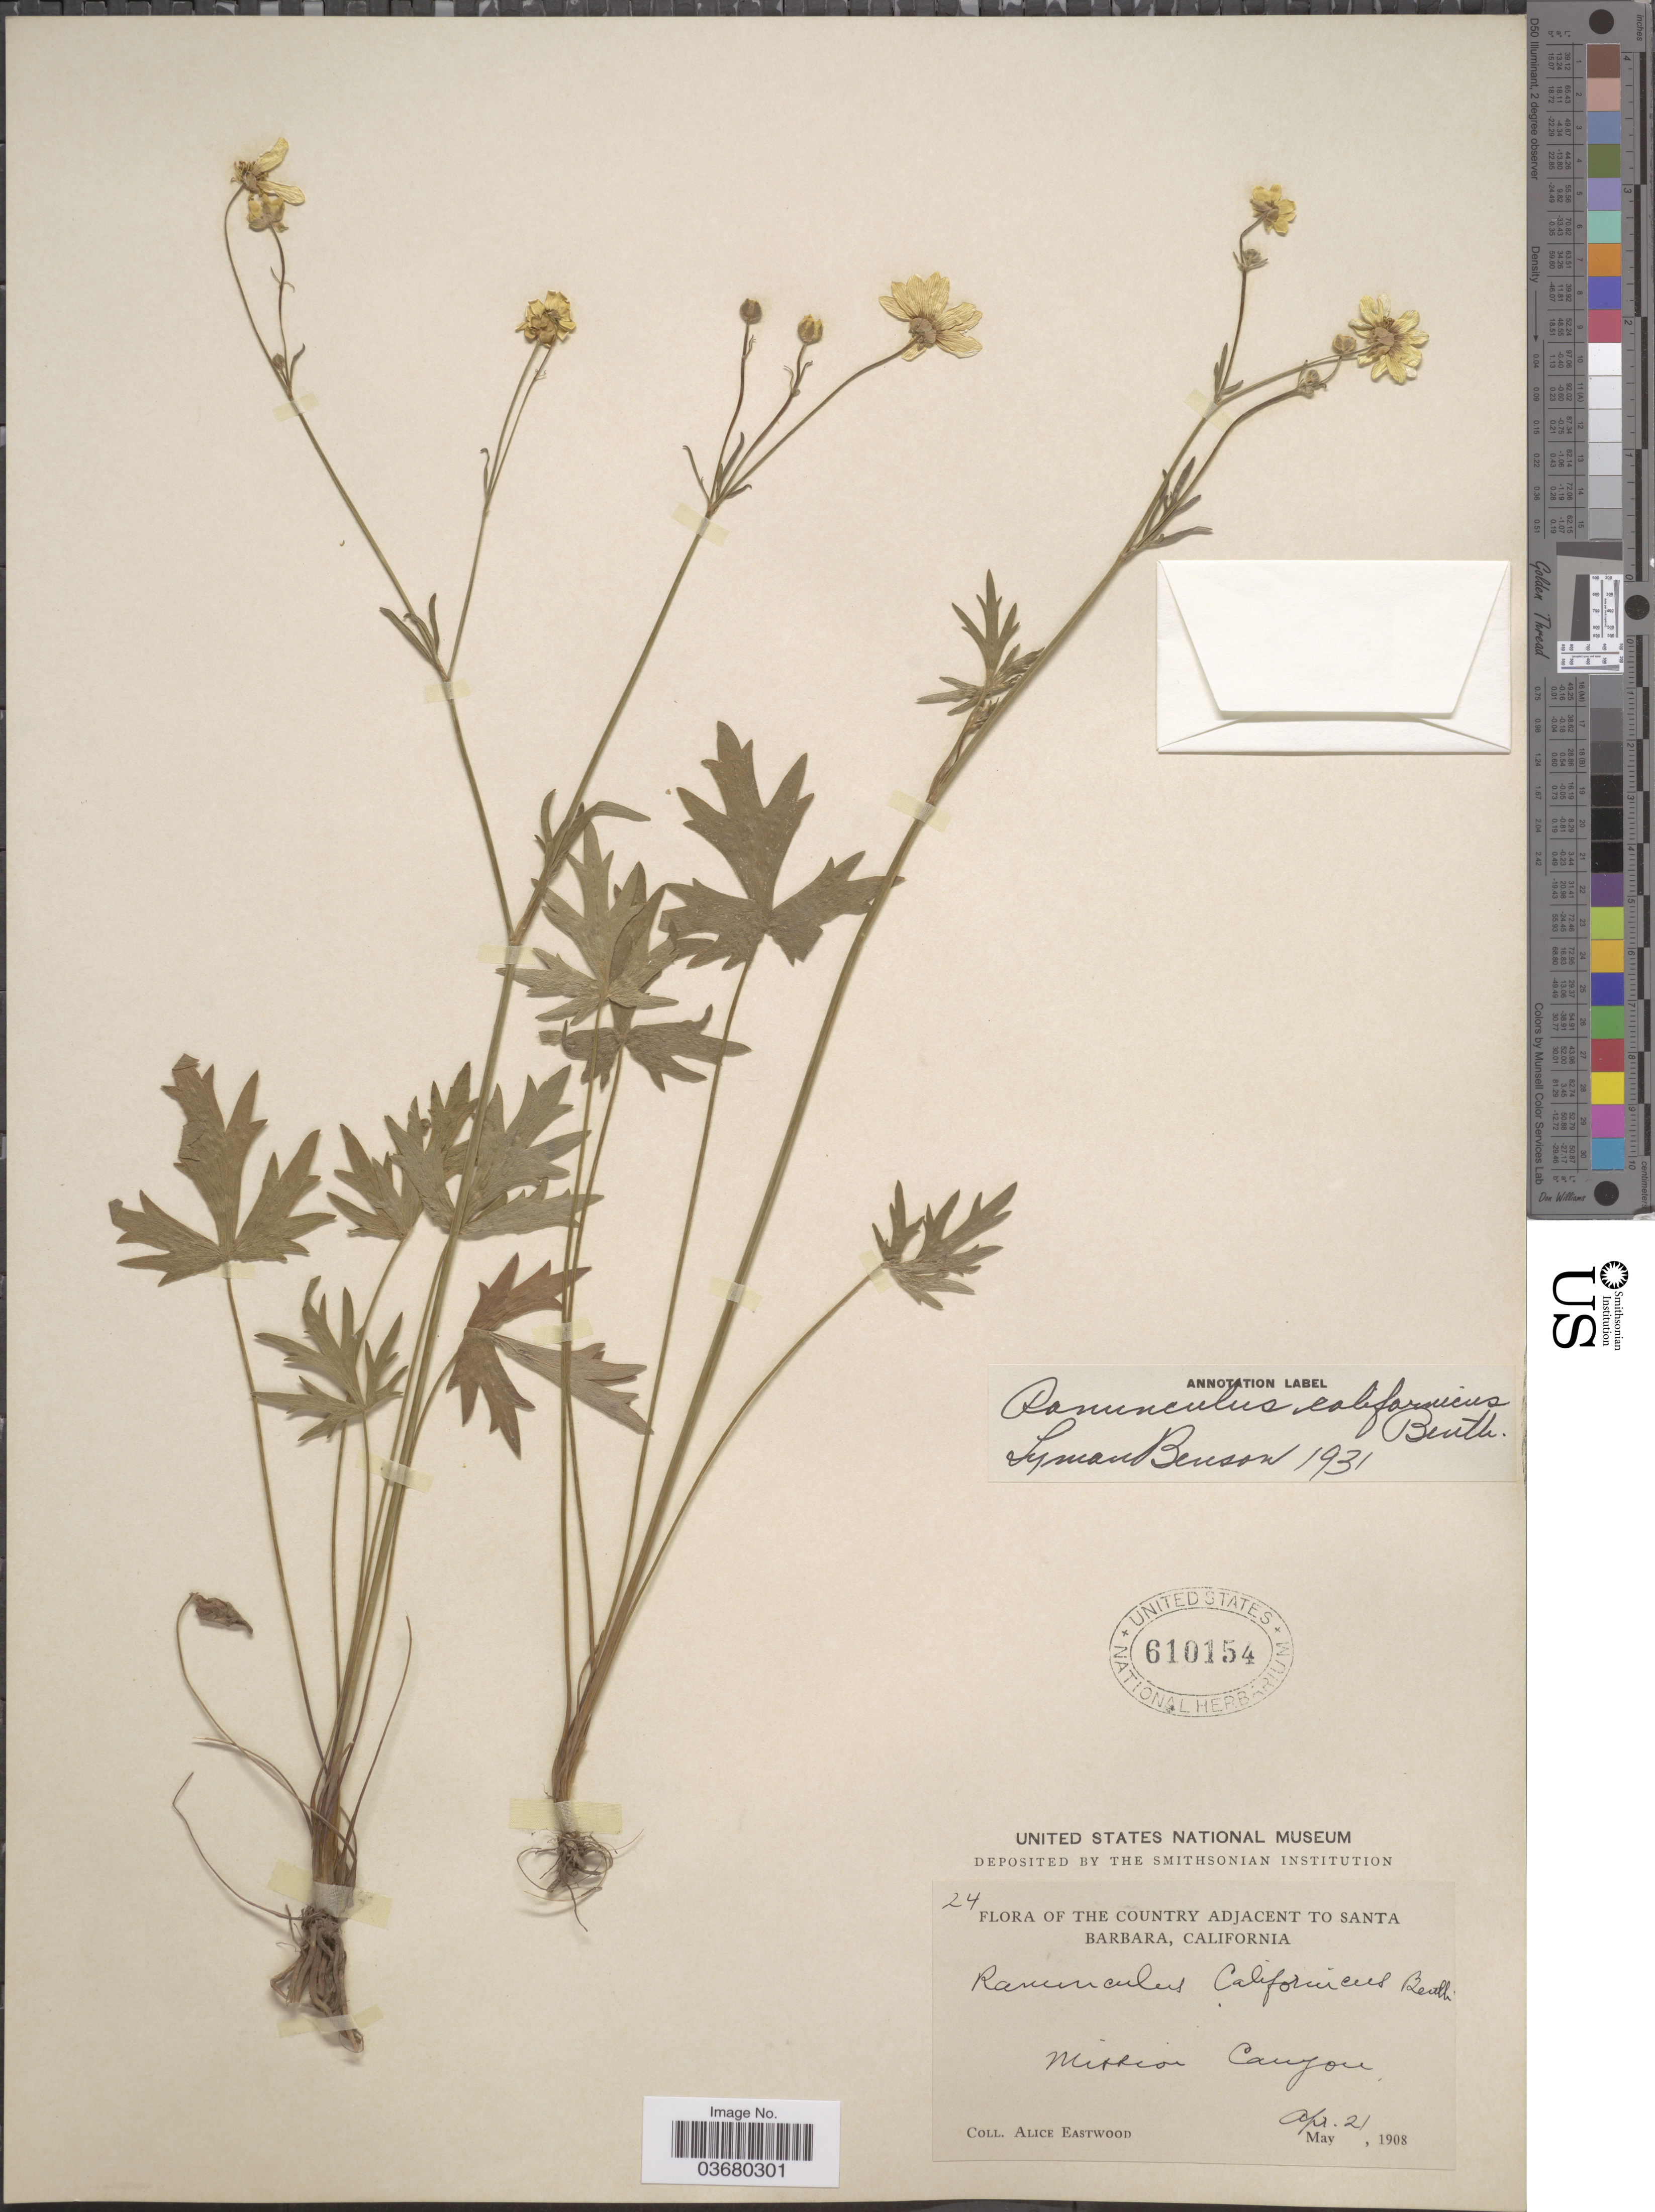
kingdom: Plantae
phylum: Tracheophyta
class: Magnoliopsida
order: Ranunculales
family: Ranunculaceae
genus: Ranunculus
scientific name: Ranunculus californicus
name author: Benth.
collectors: A. Eastwood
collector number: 24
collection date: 1908-04-21/1908-05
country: United States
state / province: California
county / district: Santa Barbara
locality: The country adjacent to Santa Barbara. Mission Canyon.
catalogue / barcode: US 610154